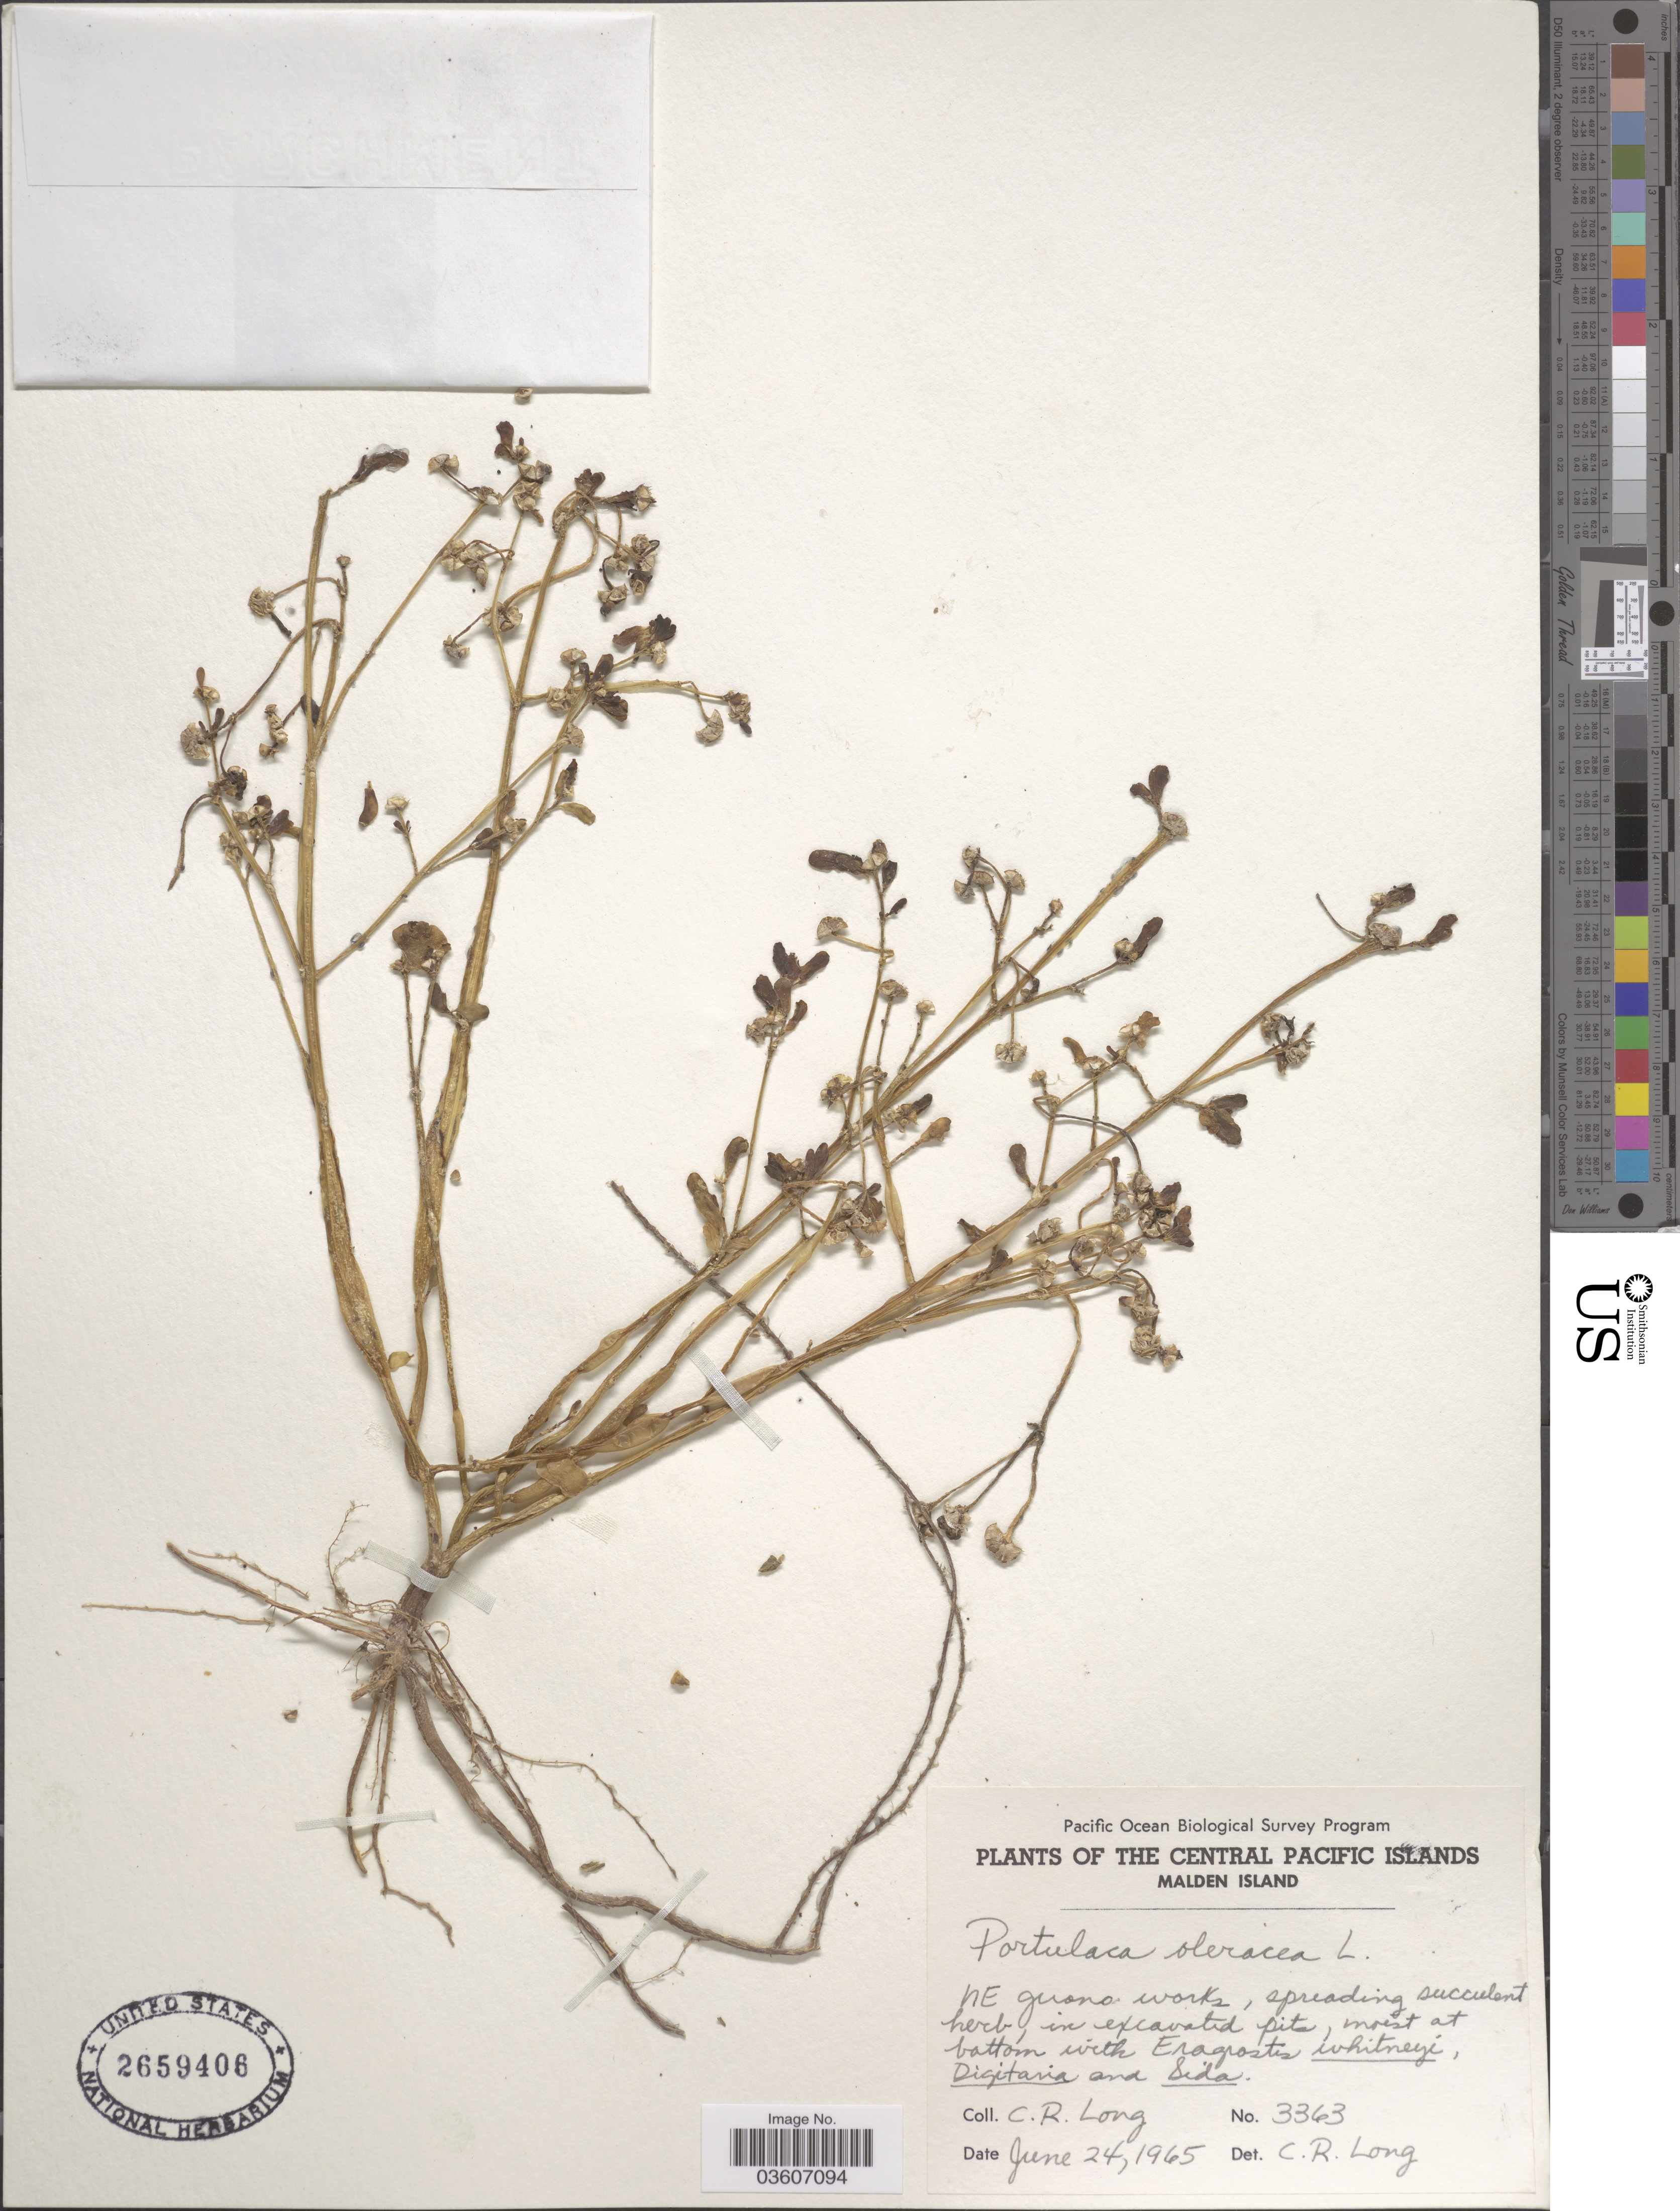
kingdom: Plantae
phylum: Tracheophyta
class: Magnoliopsida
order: Caryophyllales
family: Portulacaceae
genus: Portulaca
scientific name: Portulaca oleracea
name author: L.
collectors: C. R. Long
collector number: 3363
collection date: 1965-06-24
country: Kiribati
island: Malden Island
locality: The Central Pacific Islands. Malden Island. NE guano works.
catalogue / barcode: US 2659406